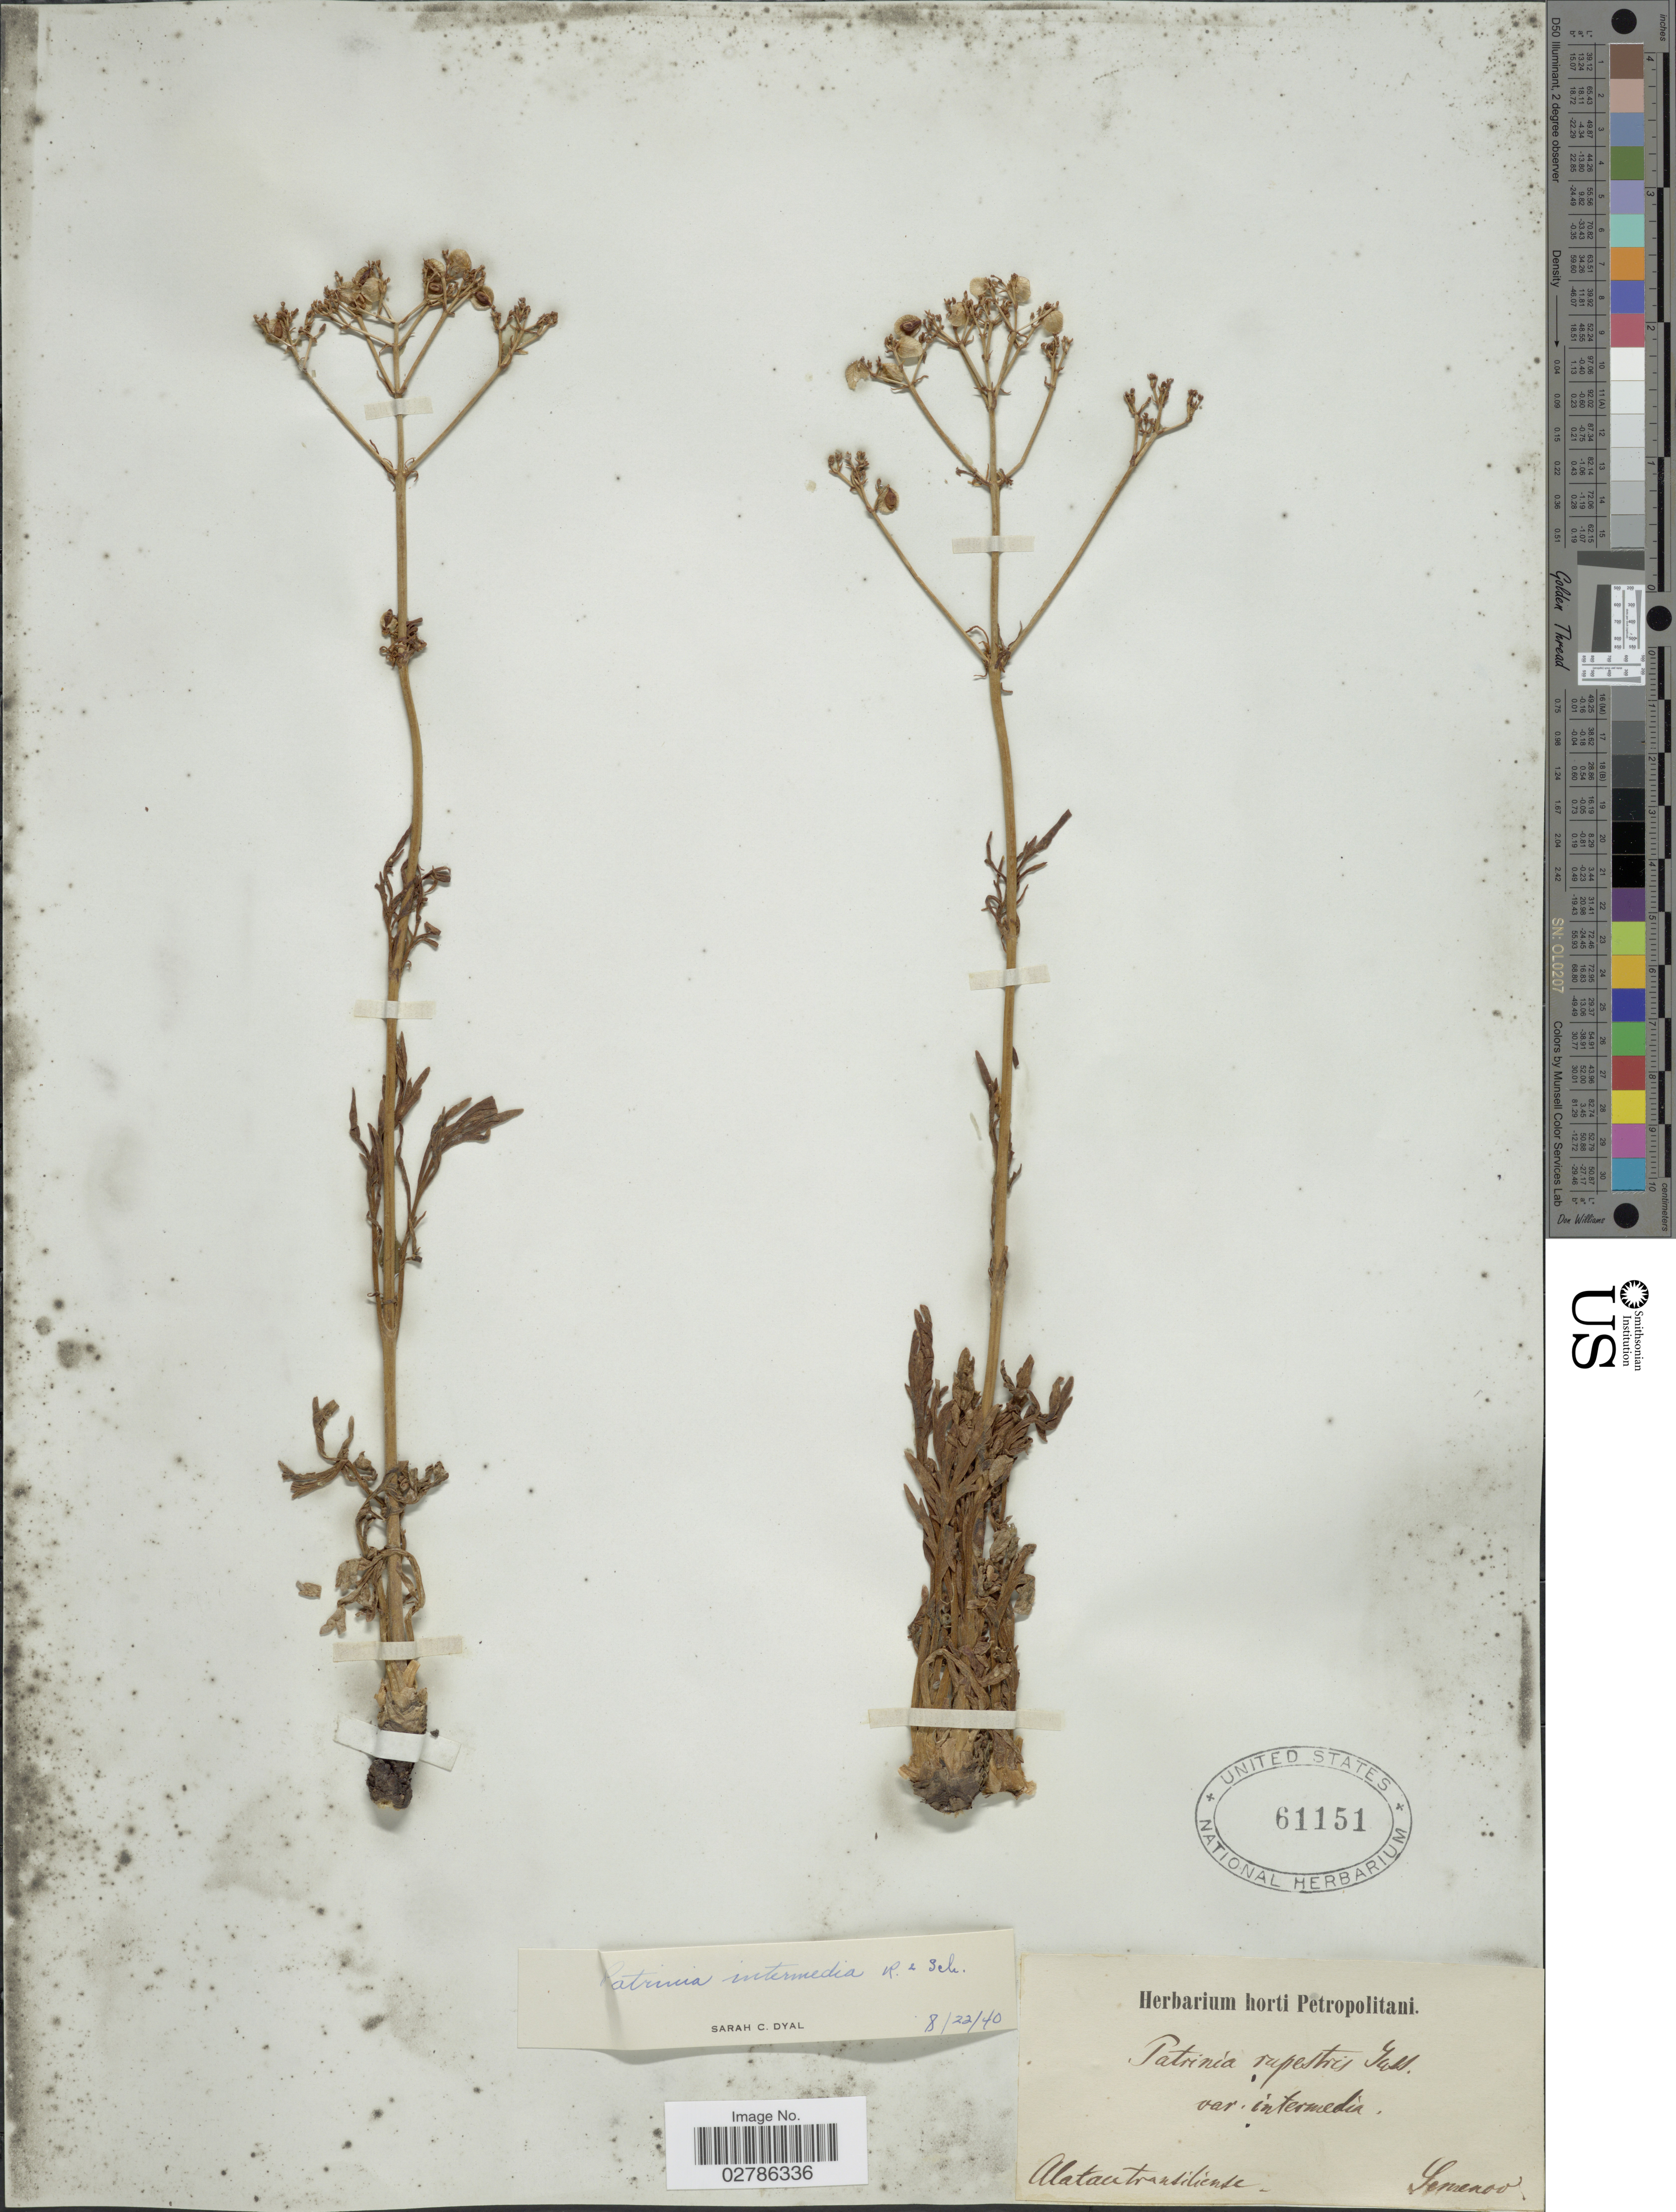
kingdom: Plantae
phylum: Tracheophyta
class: Magnoliopsida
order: Dipsacales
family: Caprifoliaceae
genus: Patrinia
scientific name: Patrinia intermedia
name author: (Hornem.) Roem. & Schult.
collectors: -- Semenov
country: Kyrgyzstan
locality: Alatau transiliente.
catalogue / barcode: US 61151